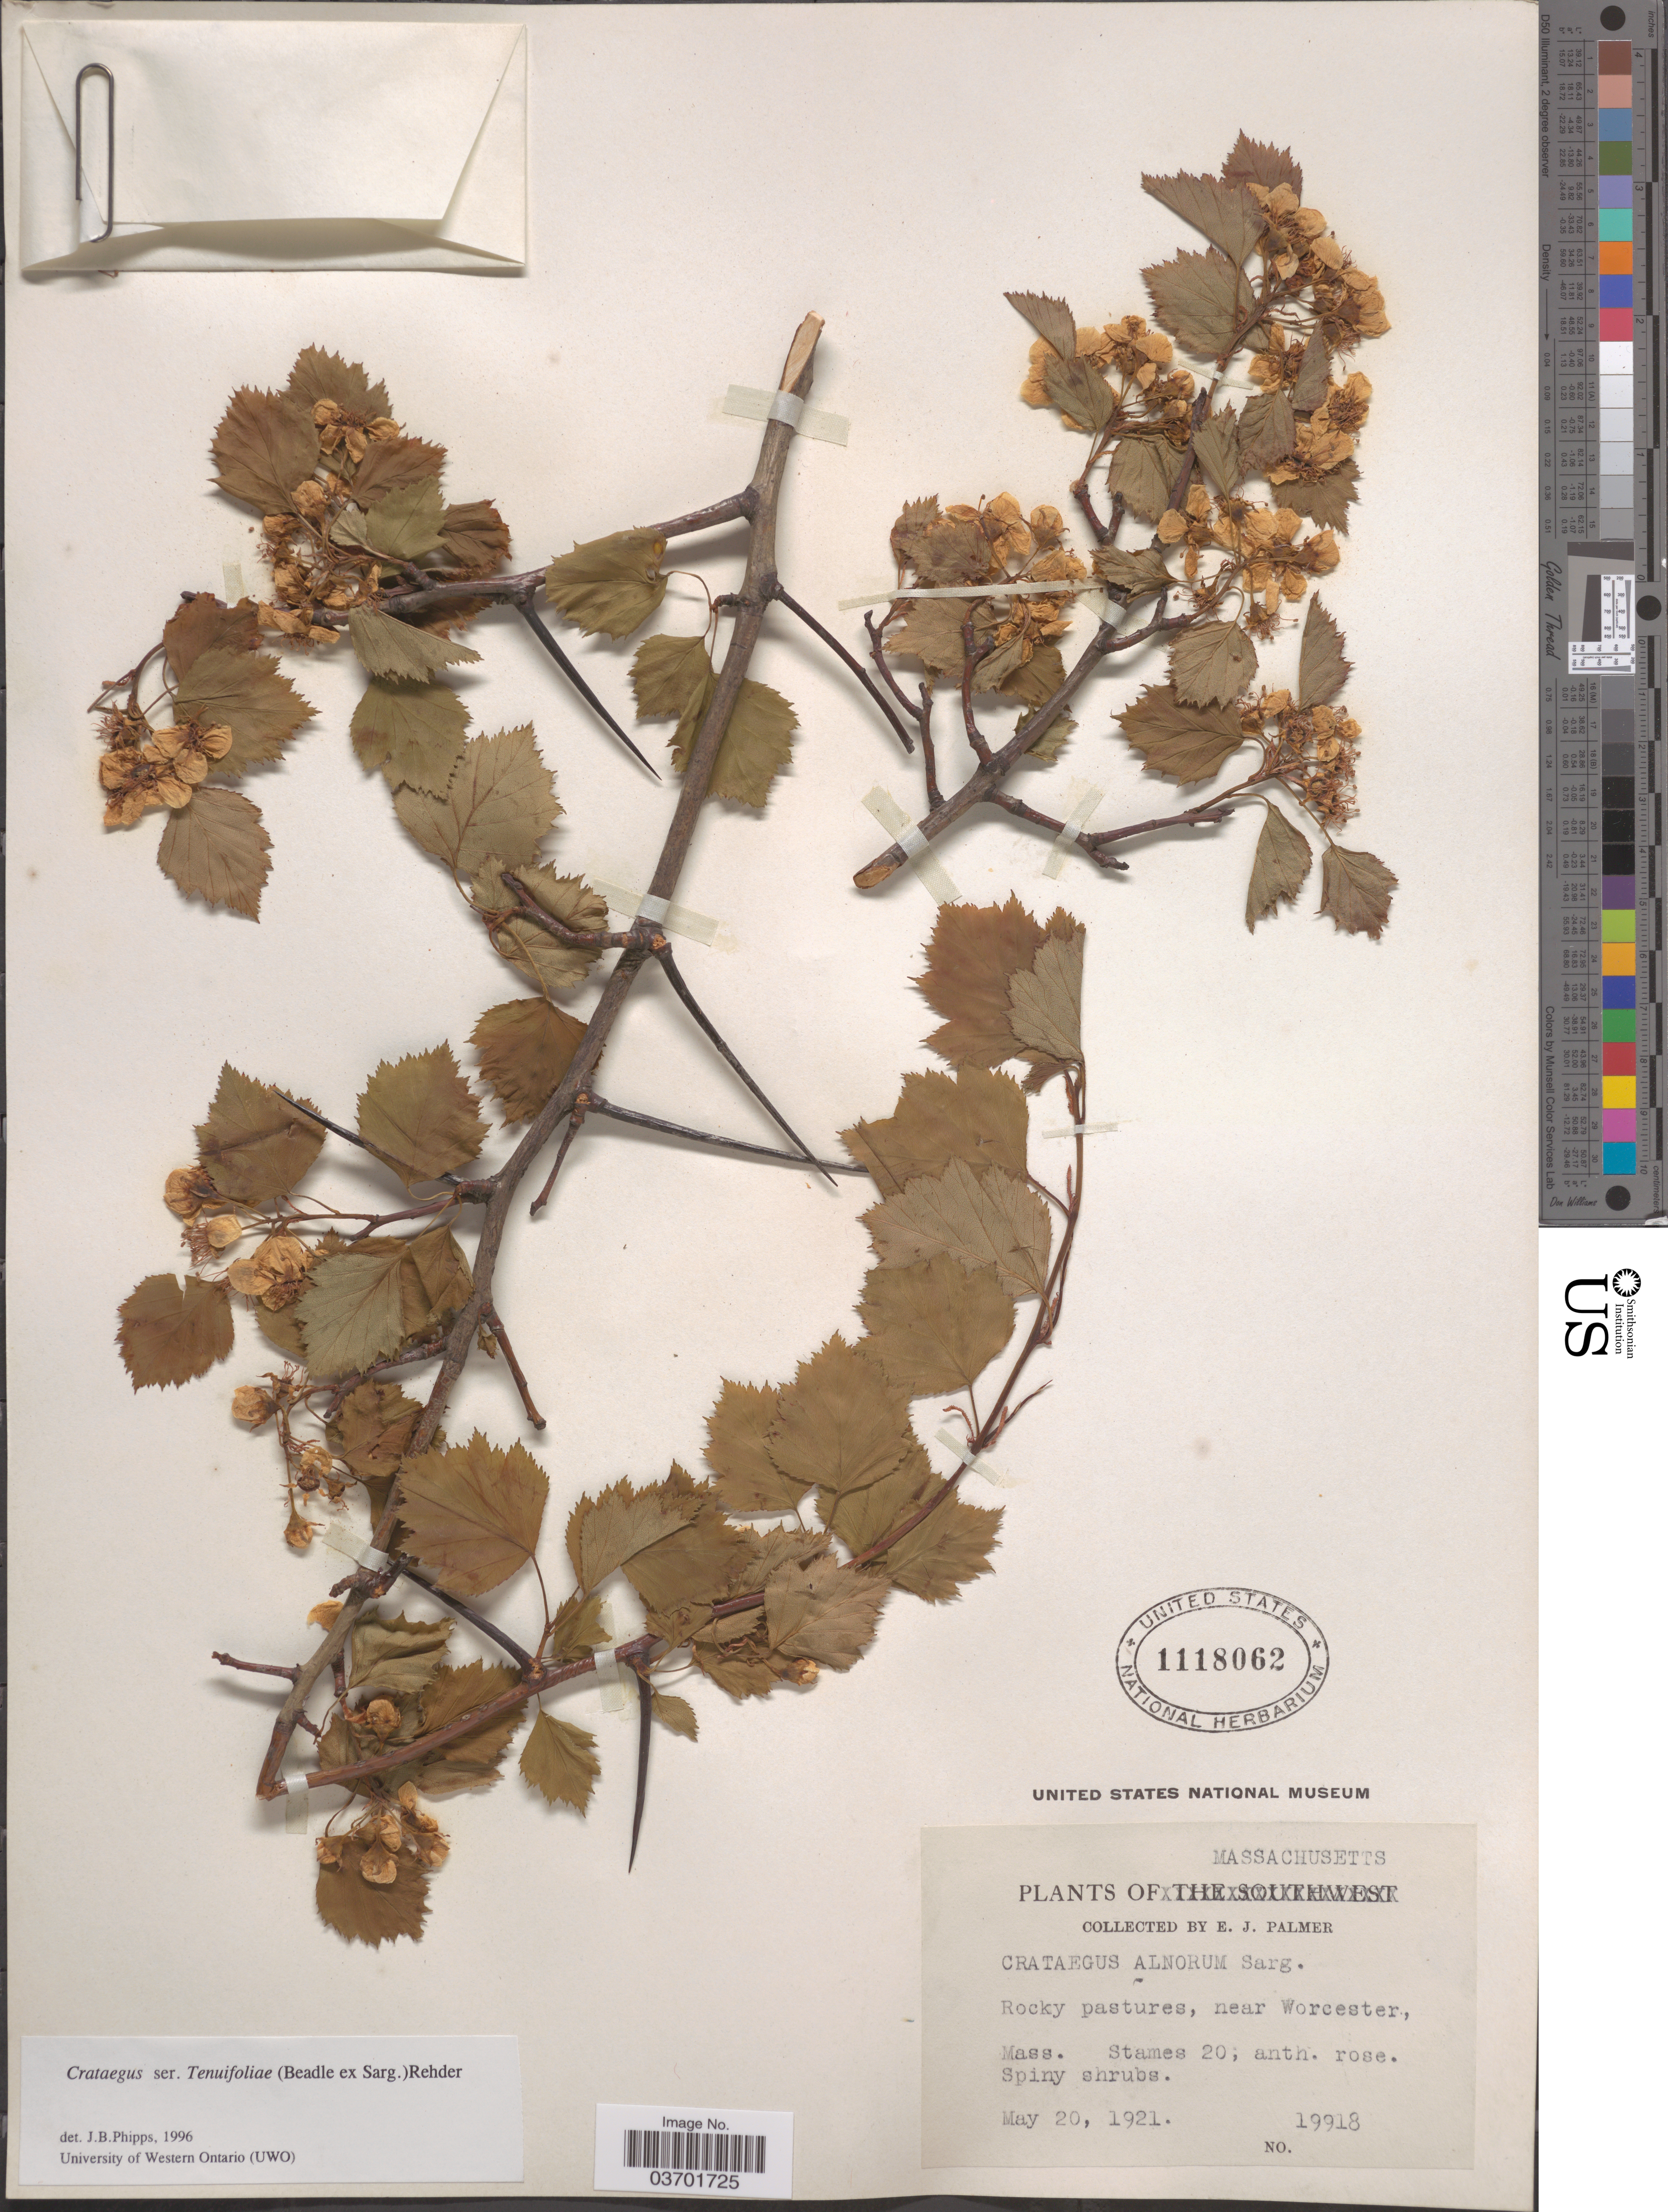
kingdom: Plantae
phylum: Tracheophyta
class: Magnoliopsida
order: Rosales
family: Rosaceae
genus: Crataegus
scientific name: Crataegus schuettei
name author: Ashe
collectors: E. J. Palmer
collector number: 19918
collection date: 1921-05-20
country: United States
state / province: Massachusetts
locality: Near Worcester.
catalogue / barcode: US 1118062